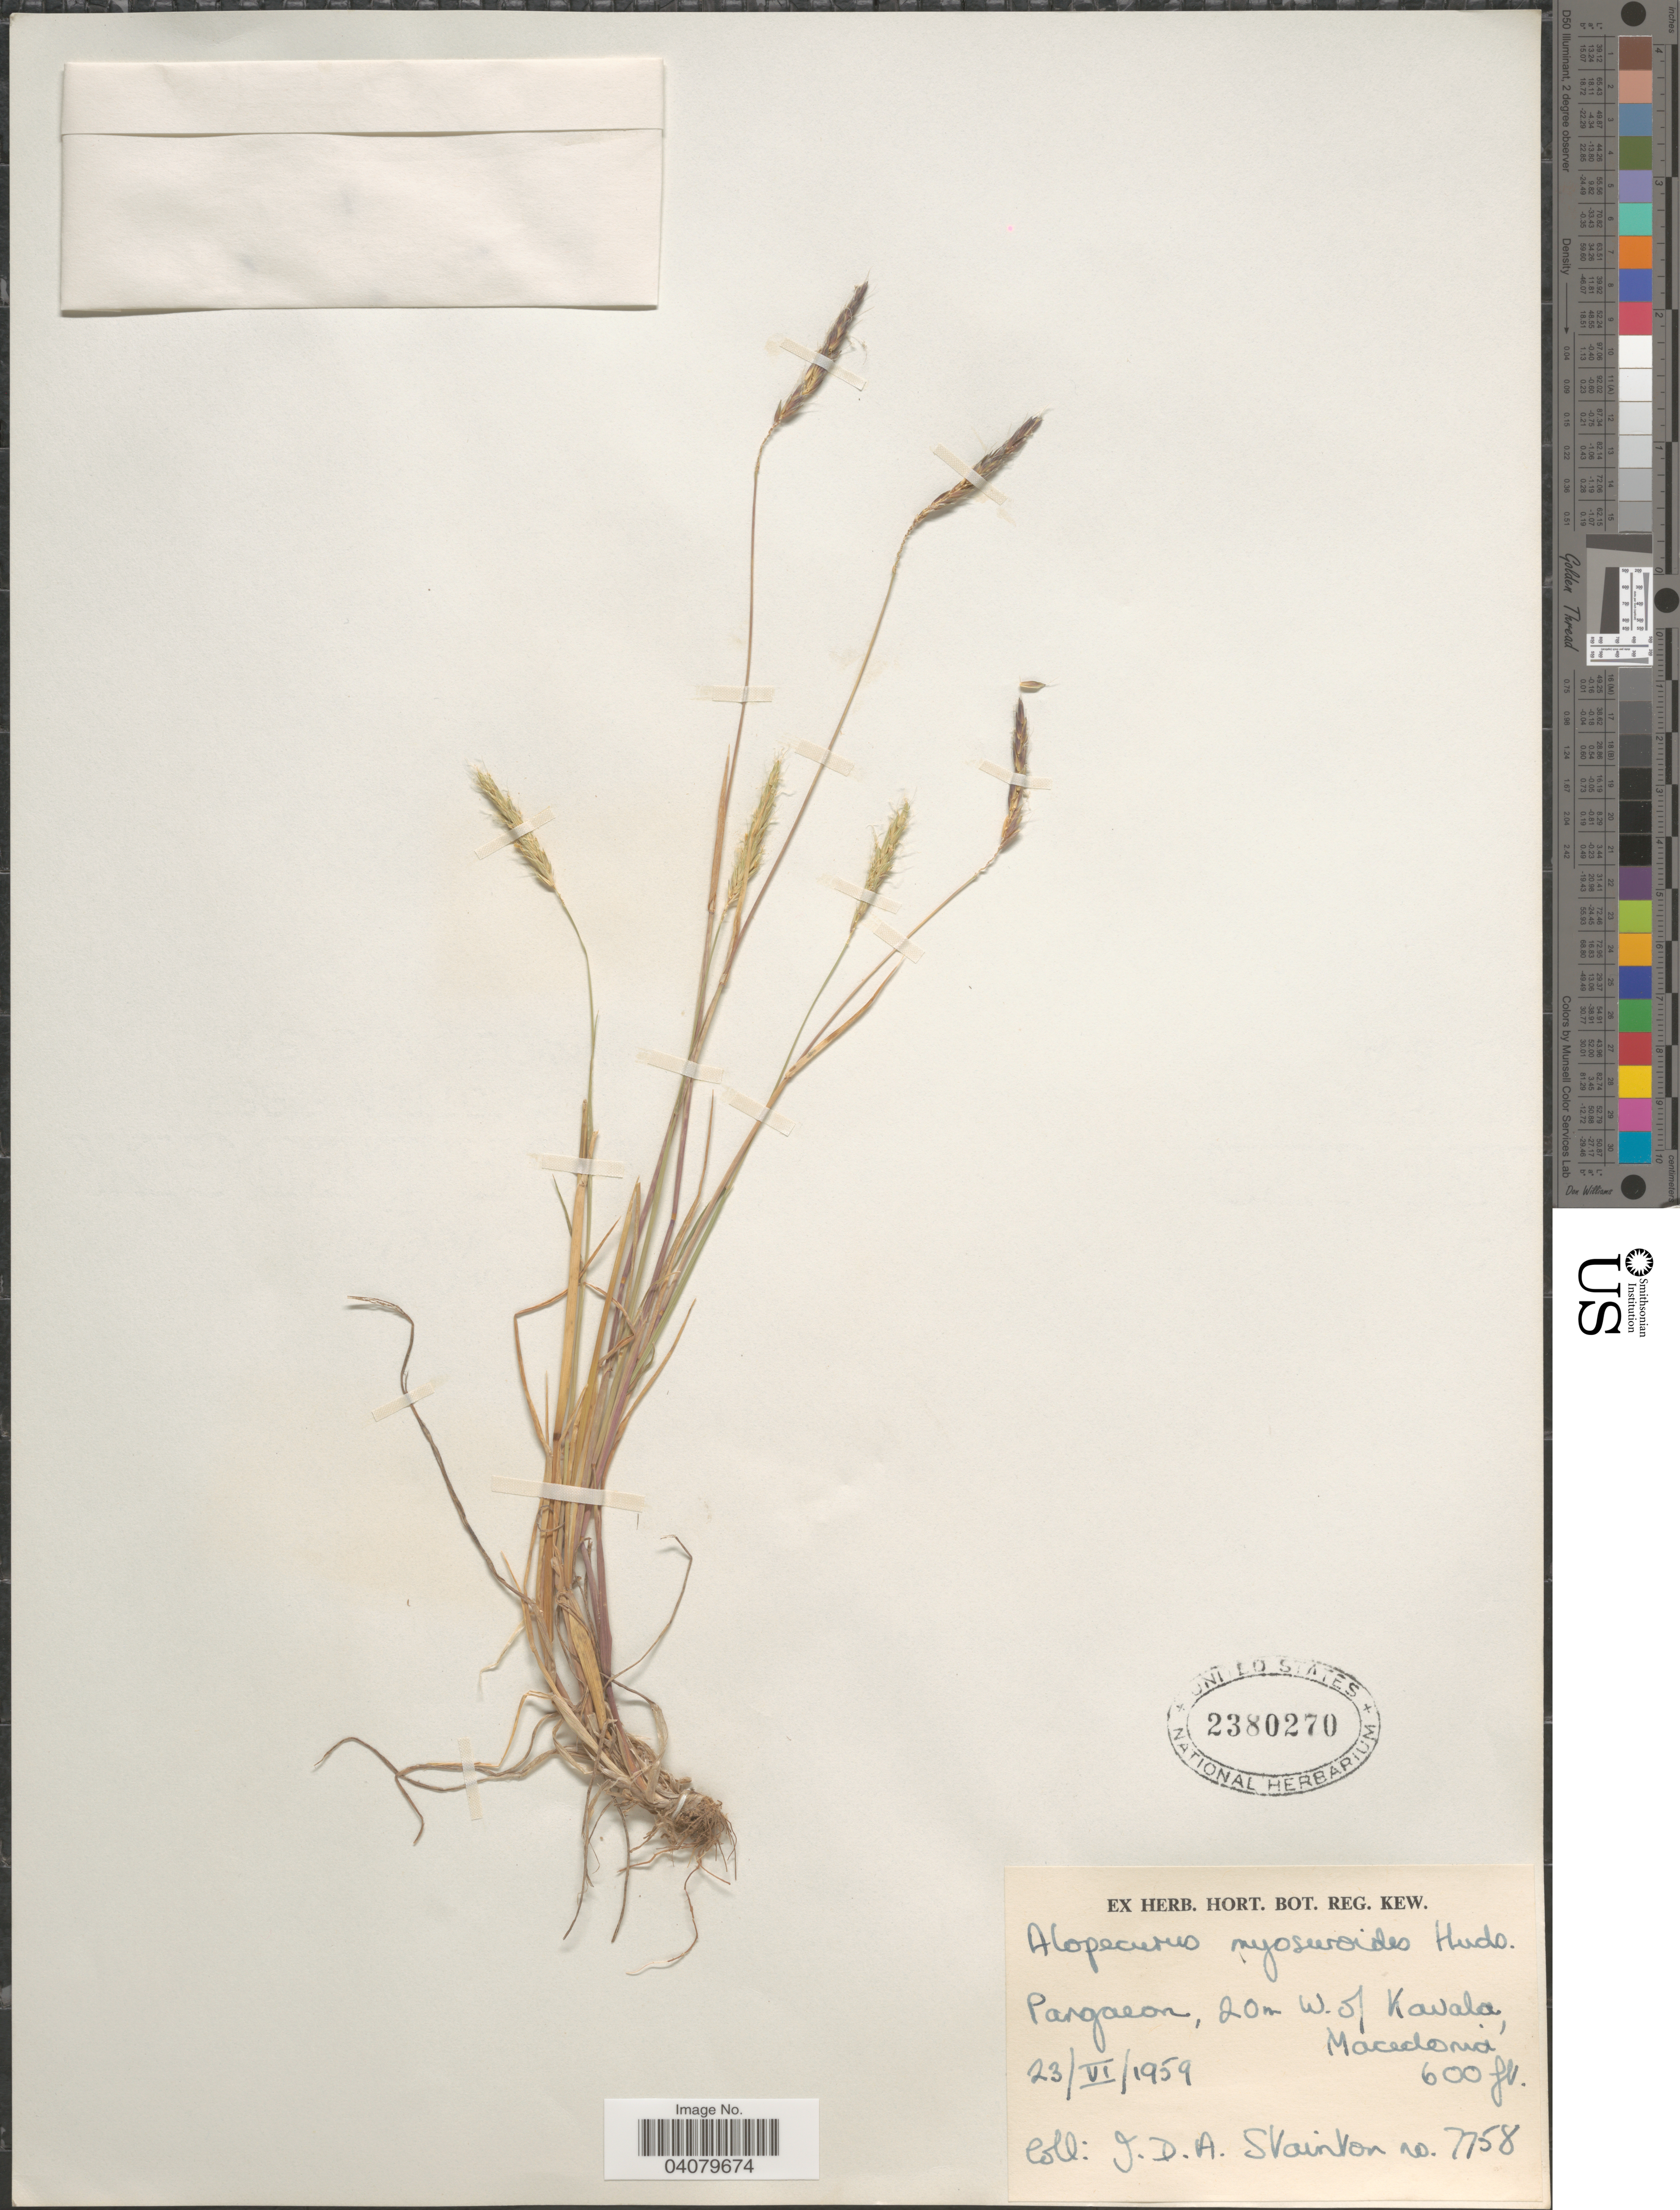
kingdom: Plantae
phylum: Tracheophyta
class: Liliopsida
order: Poales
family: Poaceae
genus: Alopecurus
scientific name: Alopecurus myosuroides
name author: Huds.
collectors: J. Stainton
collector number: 7758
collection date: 1959-06-23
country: Greece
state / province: East Macedonia and Thrace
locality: Pargaeon, 20 m W. of Kavala.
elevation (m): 183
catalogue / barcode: US 2380270